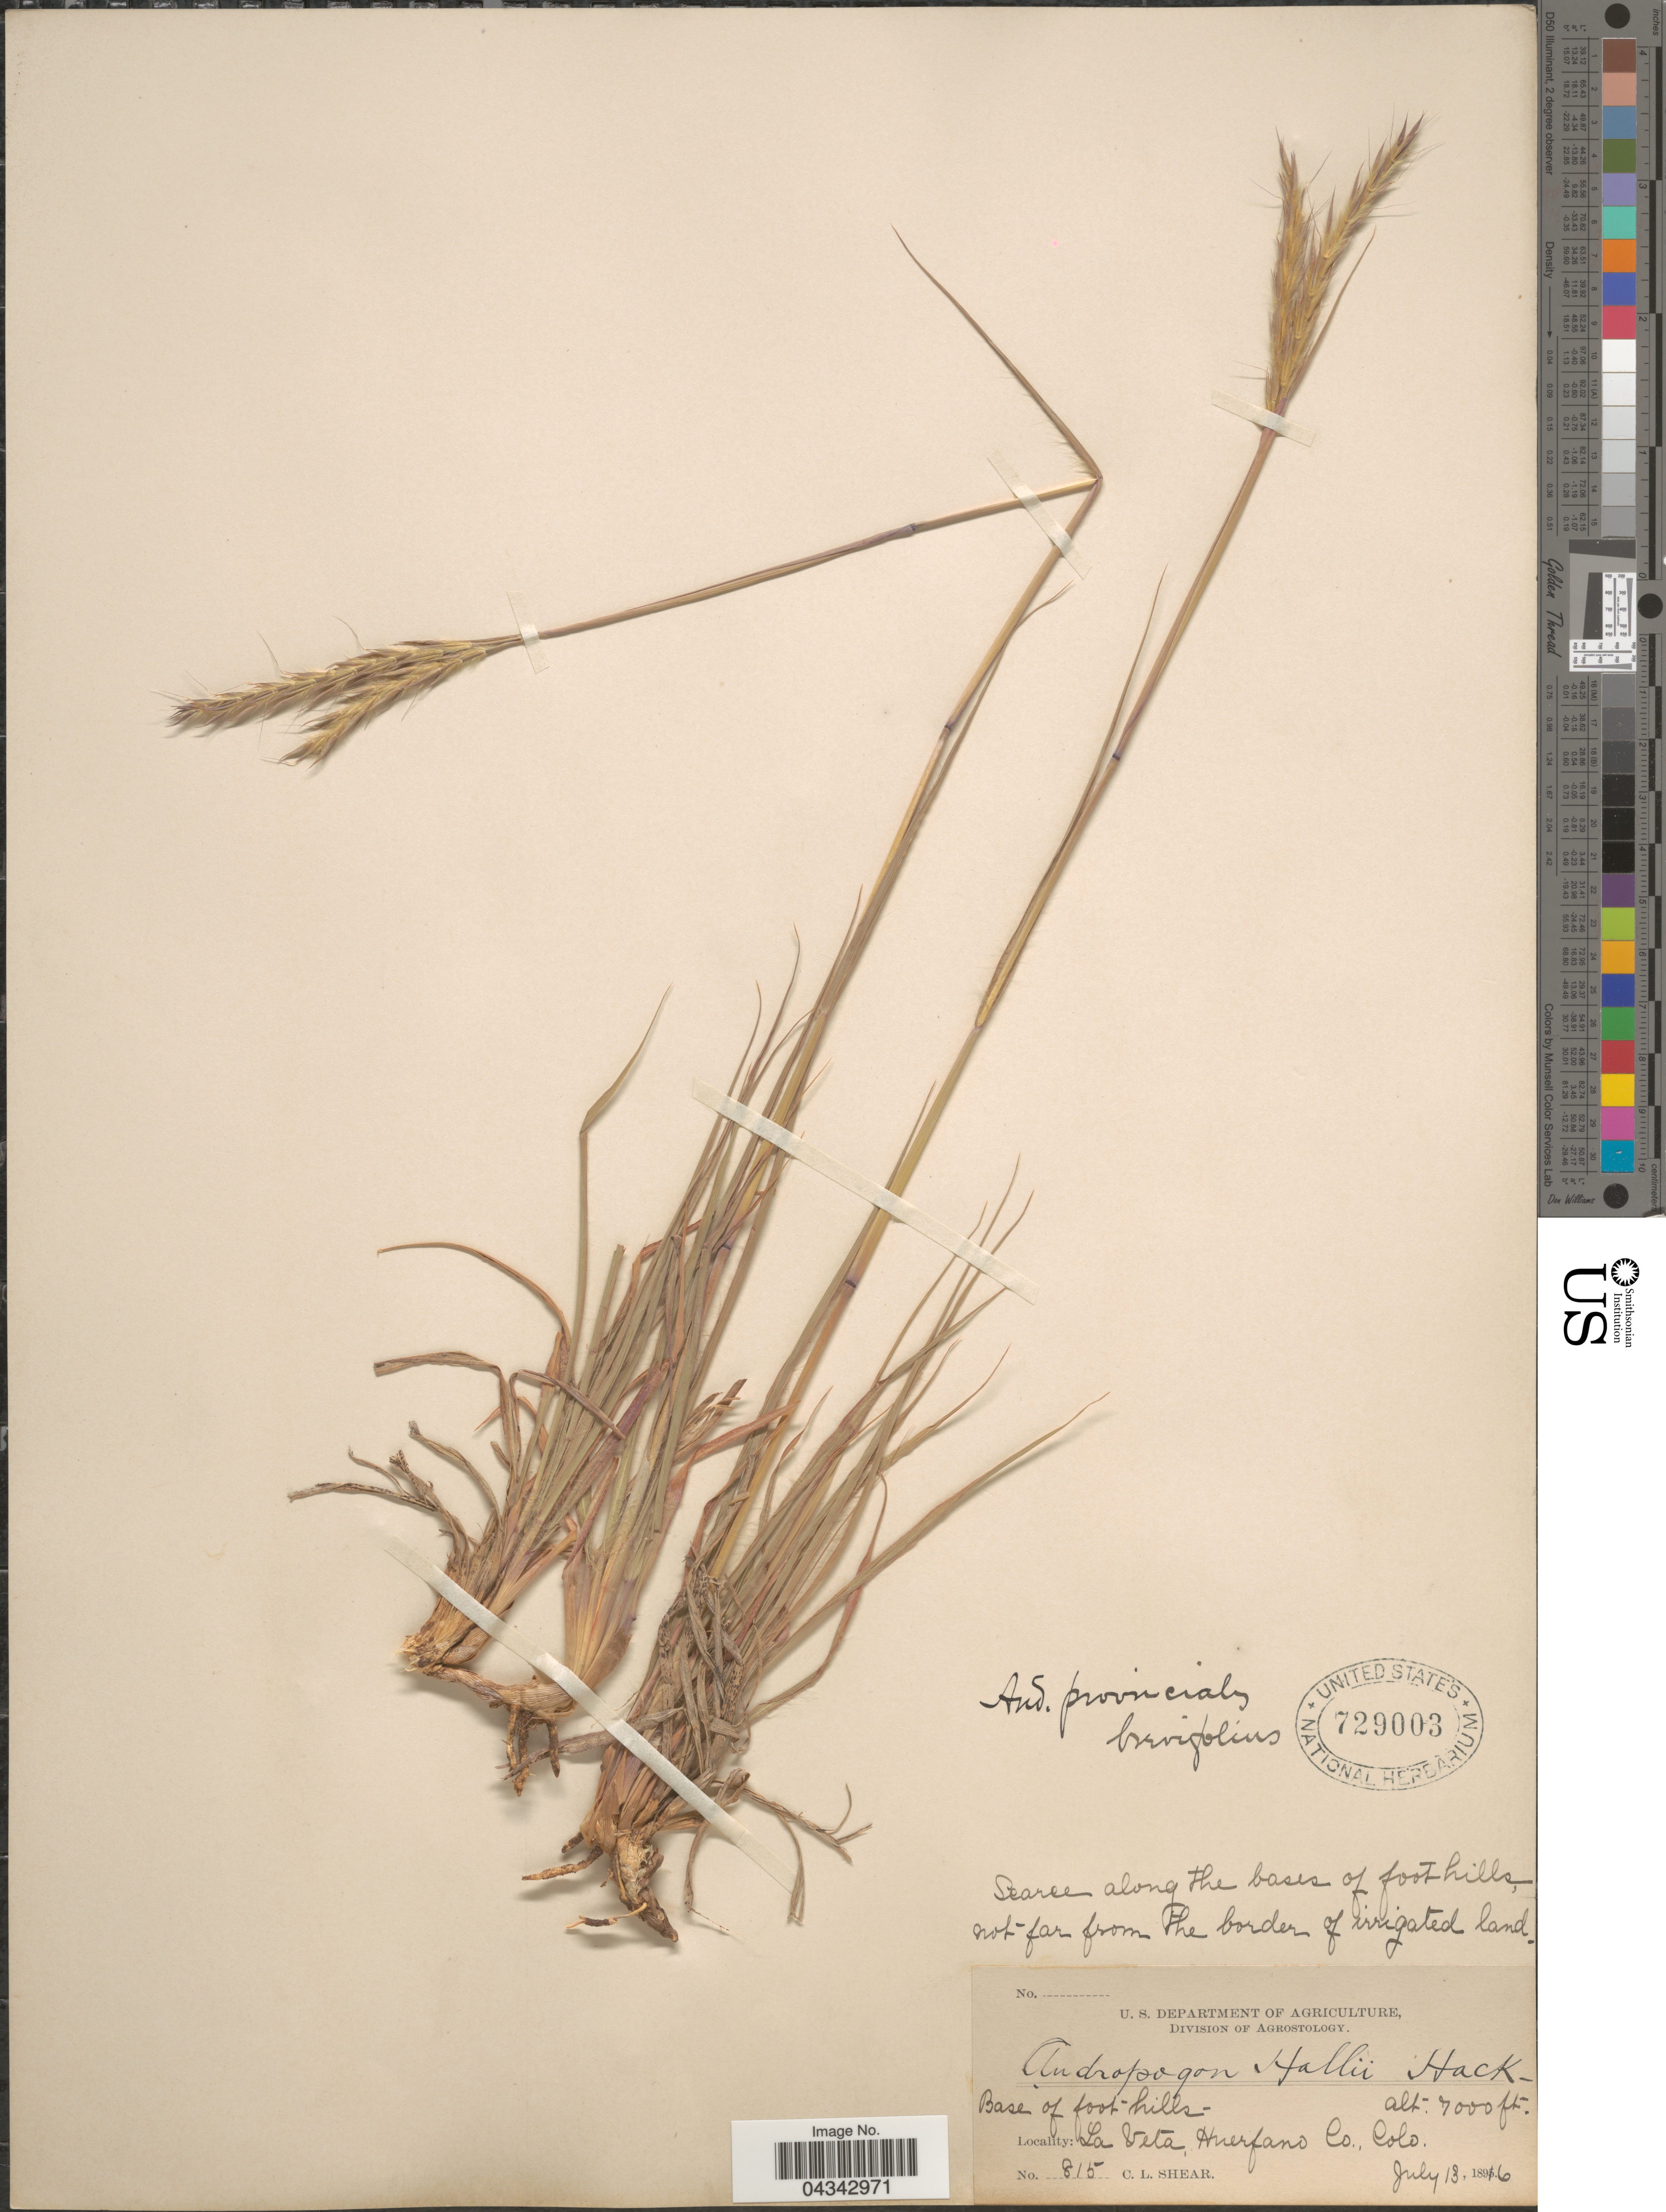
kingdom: Plantae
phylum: Tracheophyta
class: Liliopsida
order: Poales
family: Poaceae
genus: Andropogon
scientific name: Andropogon gerardii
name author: Vitman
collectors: C. L. Shear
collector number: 815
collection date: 1816-07-13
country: United States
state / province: Colorado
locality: Base of foot hills. La Veta, Huerfano Co.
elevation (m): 2134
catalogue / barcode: US 729003